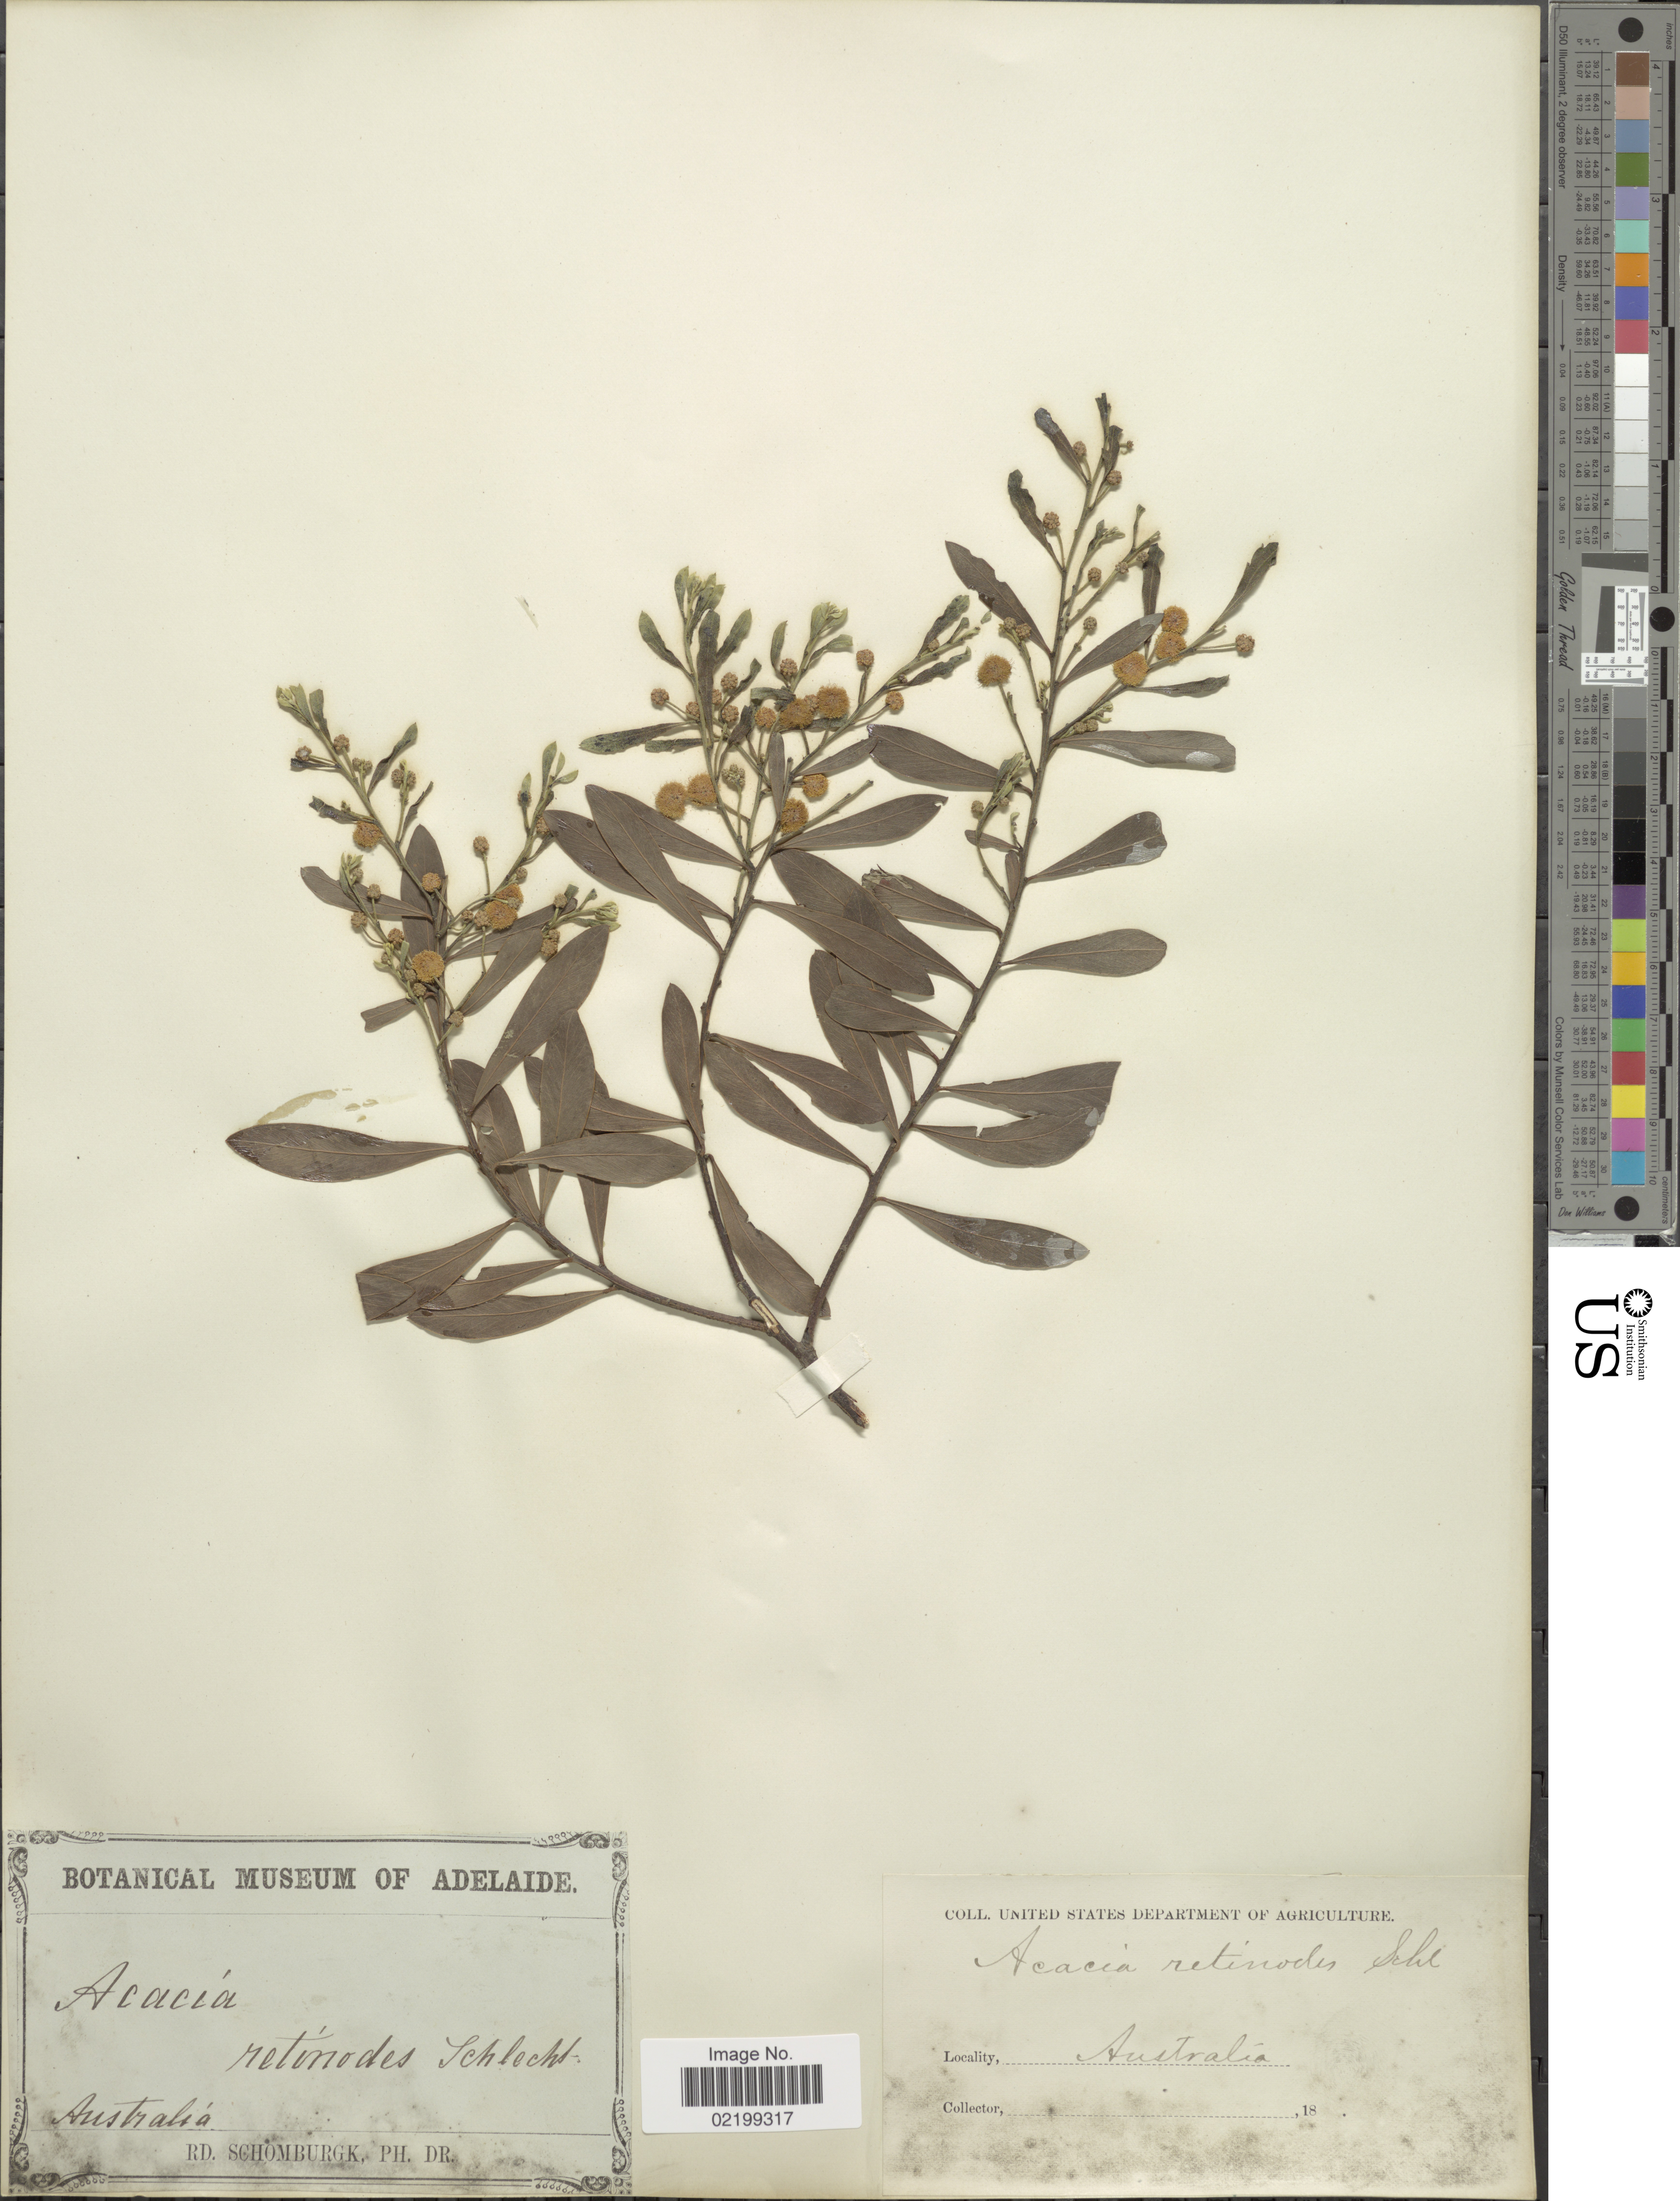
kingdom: Plantae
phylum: Tracheophyta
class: Magnoliopsida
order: Fabales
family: Fabaceae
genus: Acacia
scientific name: Acacia retinodes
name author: Schltdl.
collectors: M. R. Schomburgk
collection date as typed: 18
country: Australia